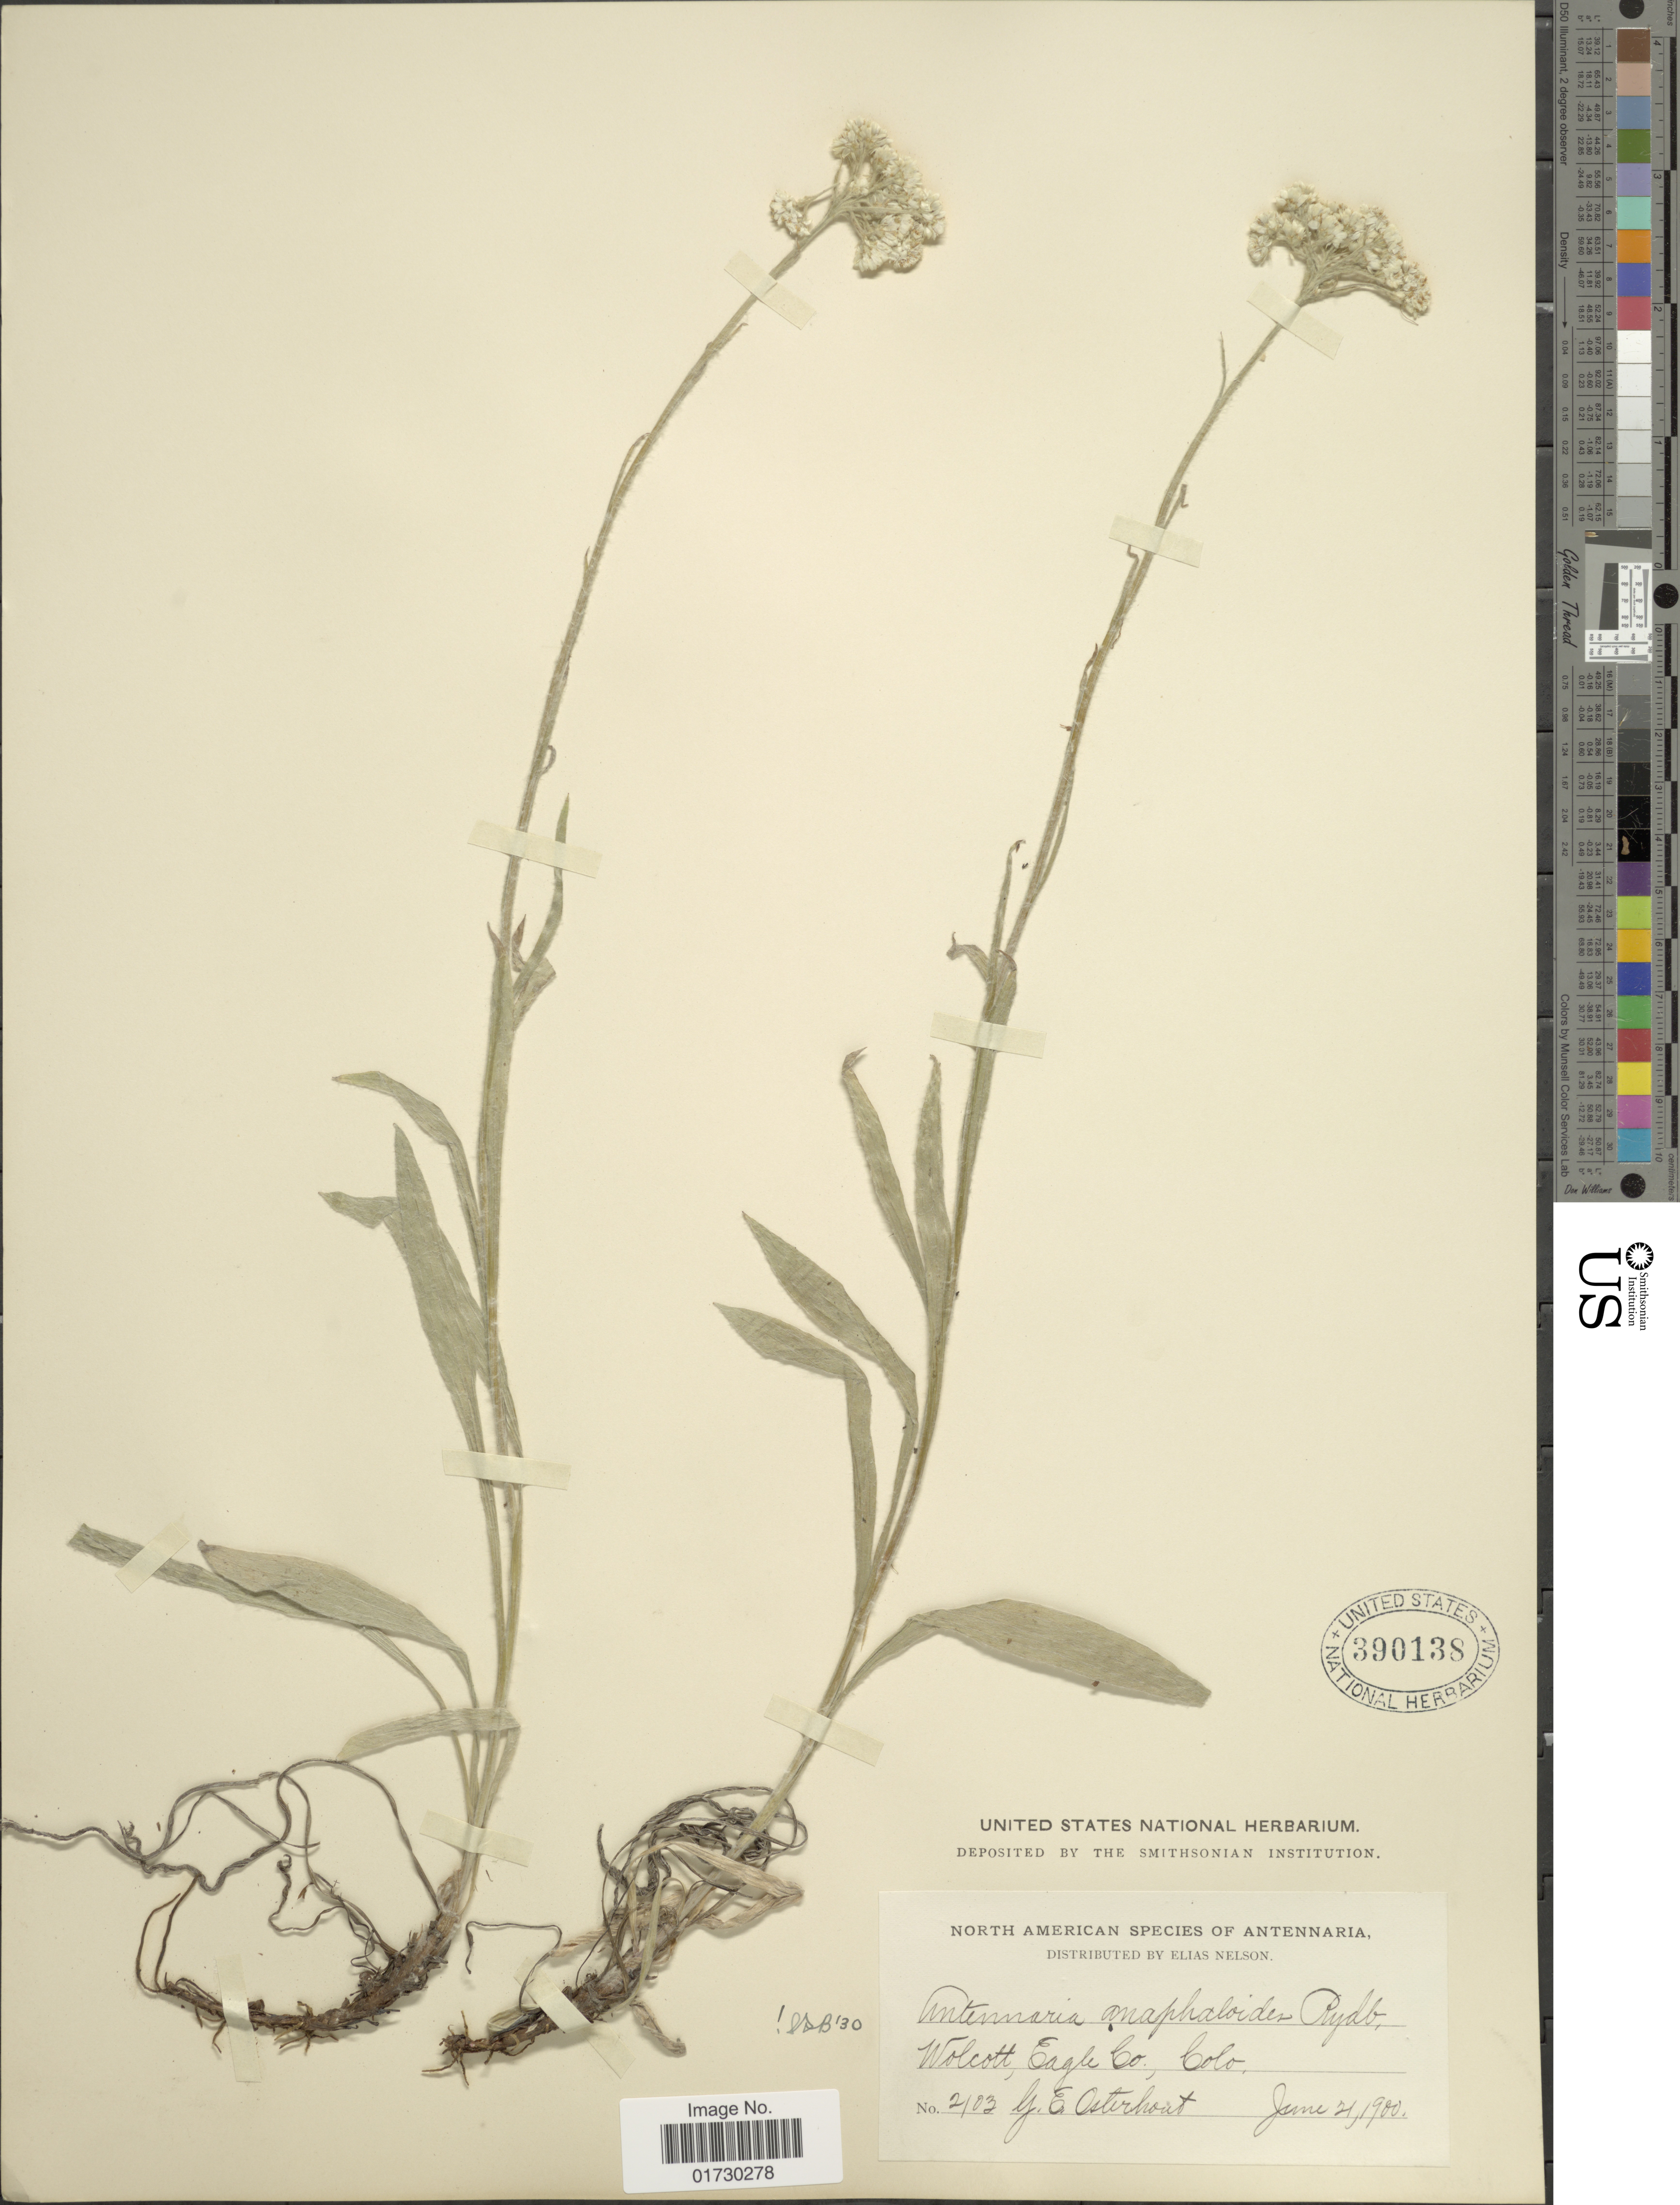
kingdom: Plantae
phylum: Tracheophyta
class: Magnoliopsida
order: Asterales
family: Asteraceae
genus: Antennaria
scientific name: Antennaria anaphaloides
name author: Rydb.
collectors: G. Osterhout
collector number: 2103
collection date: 1900-06-21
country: United States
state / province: Colorado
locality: Wolcott, Eagle Co., Colo.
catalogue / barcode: US 390138